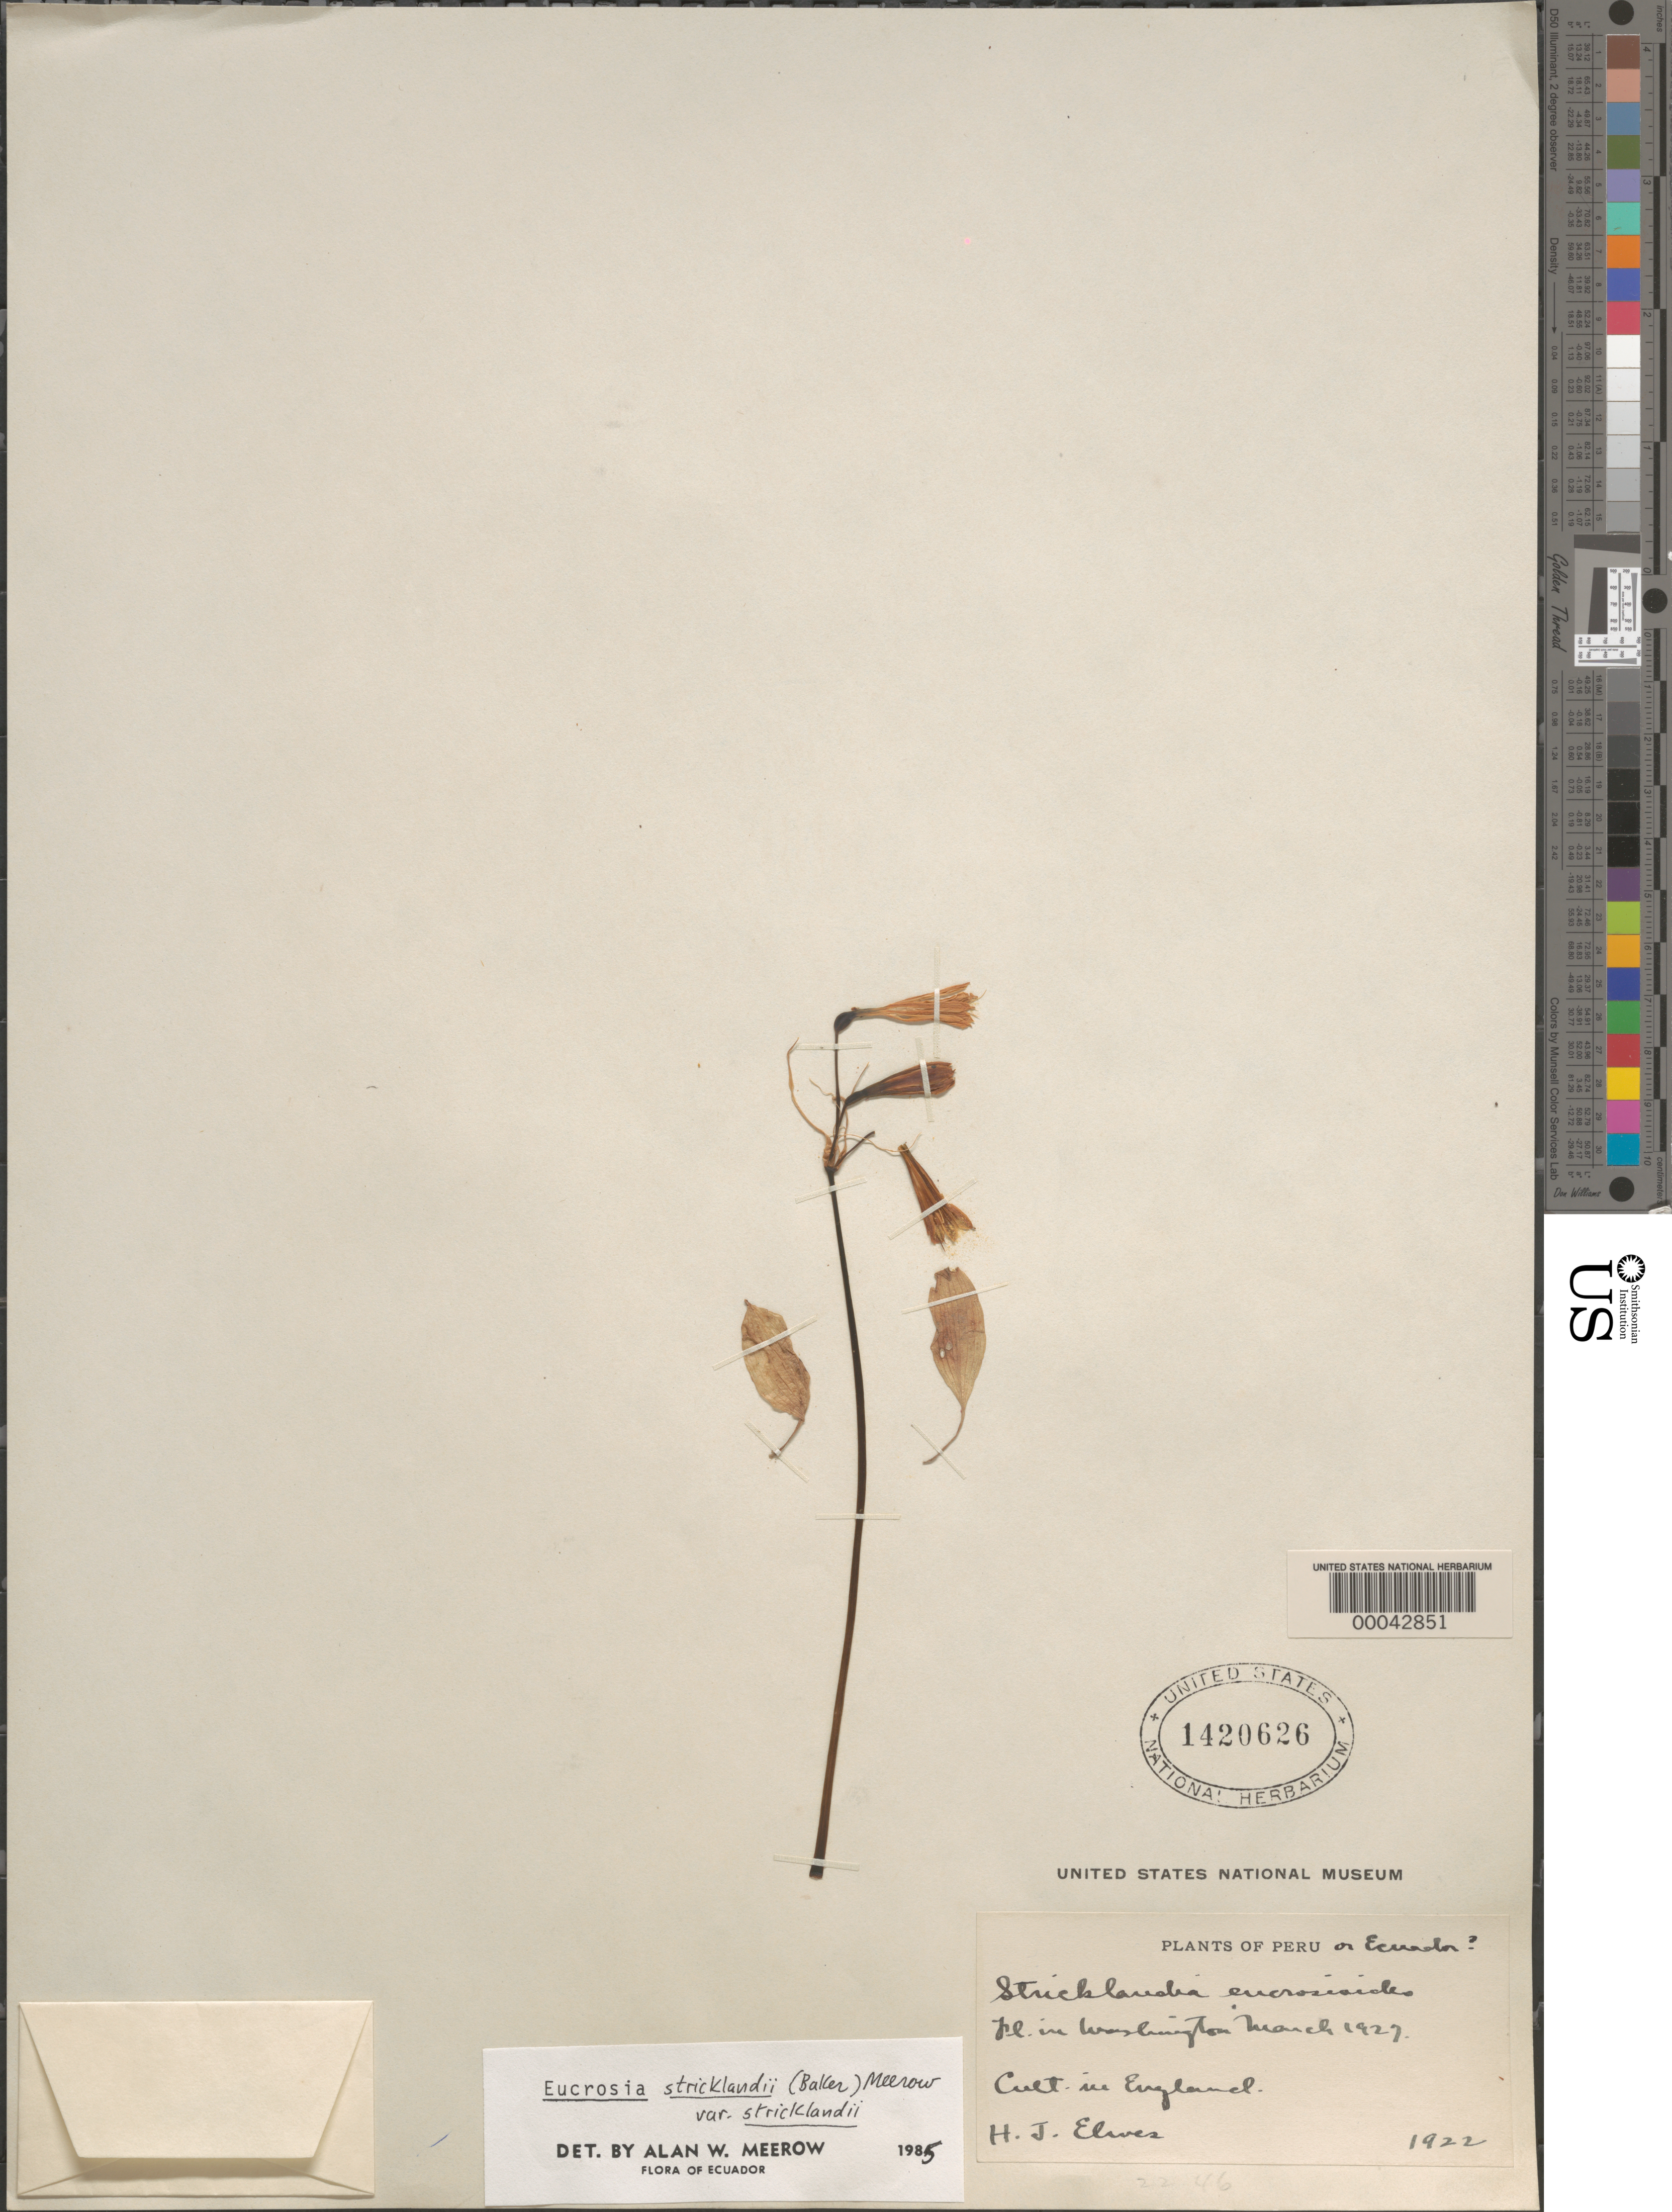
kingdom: Plantae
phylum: Tracheophyta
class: Liliopsida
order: Asparagales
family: Amaryllidaceae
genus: Eucrosia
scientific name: Eucrosia stricklandii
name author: (Baker) Meerow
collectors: H. Elwes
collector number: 1922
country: Ecuador / Peru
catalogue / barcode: US 1420626